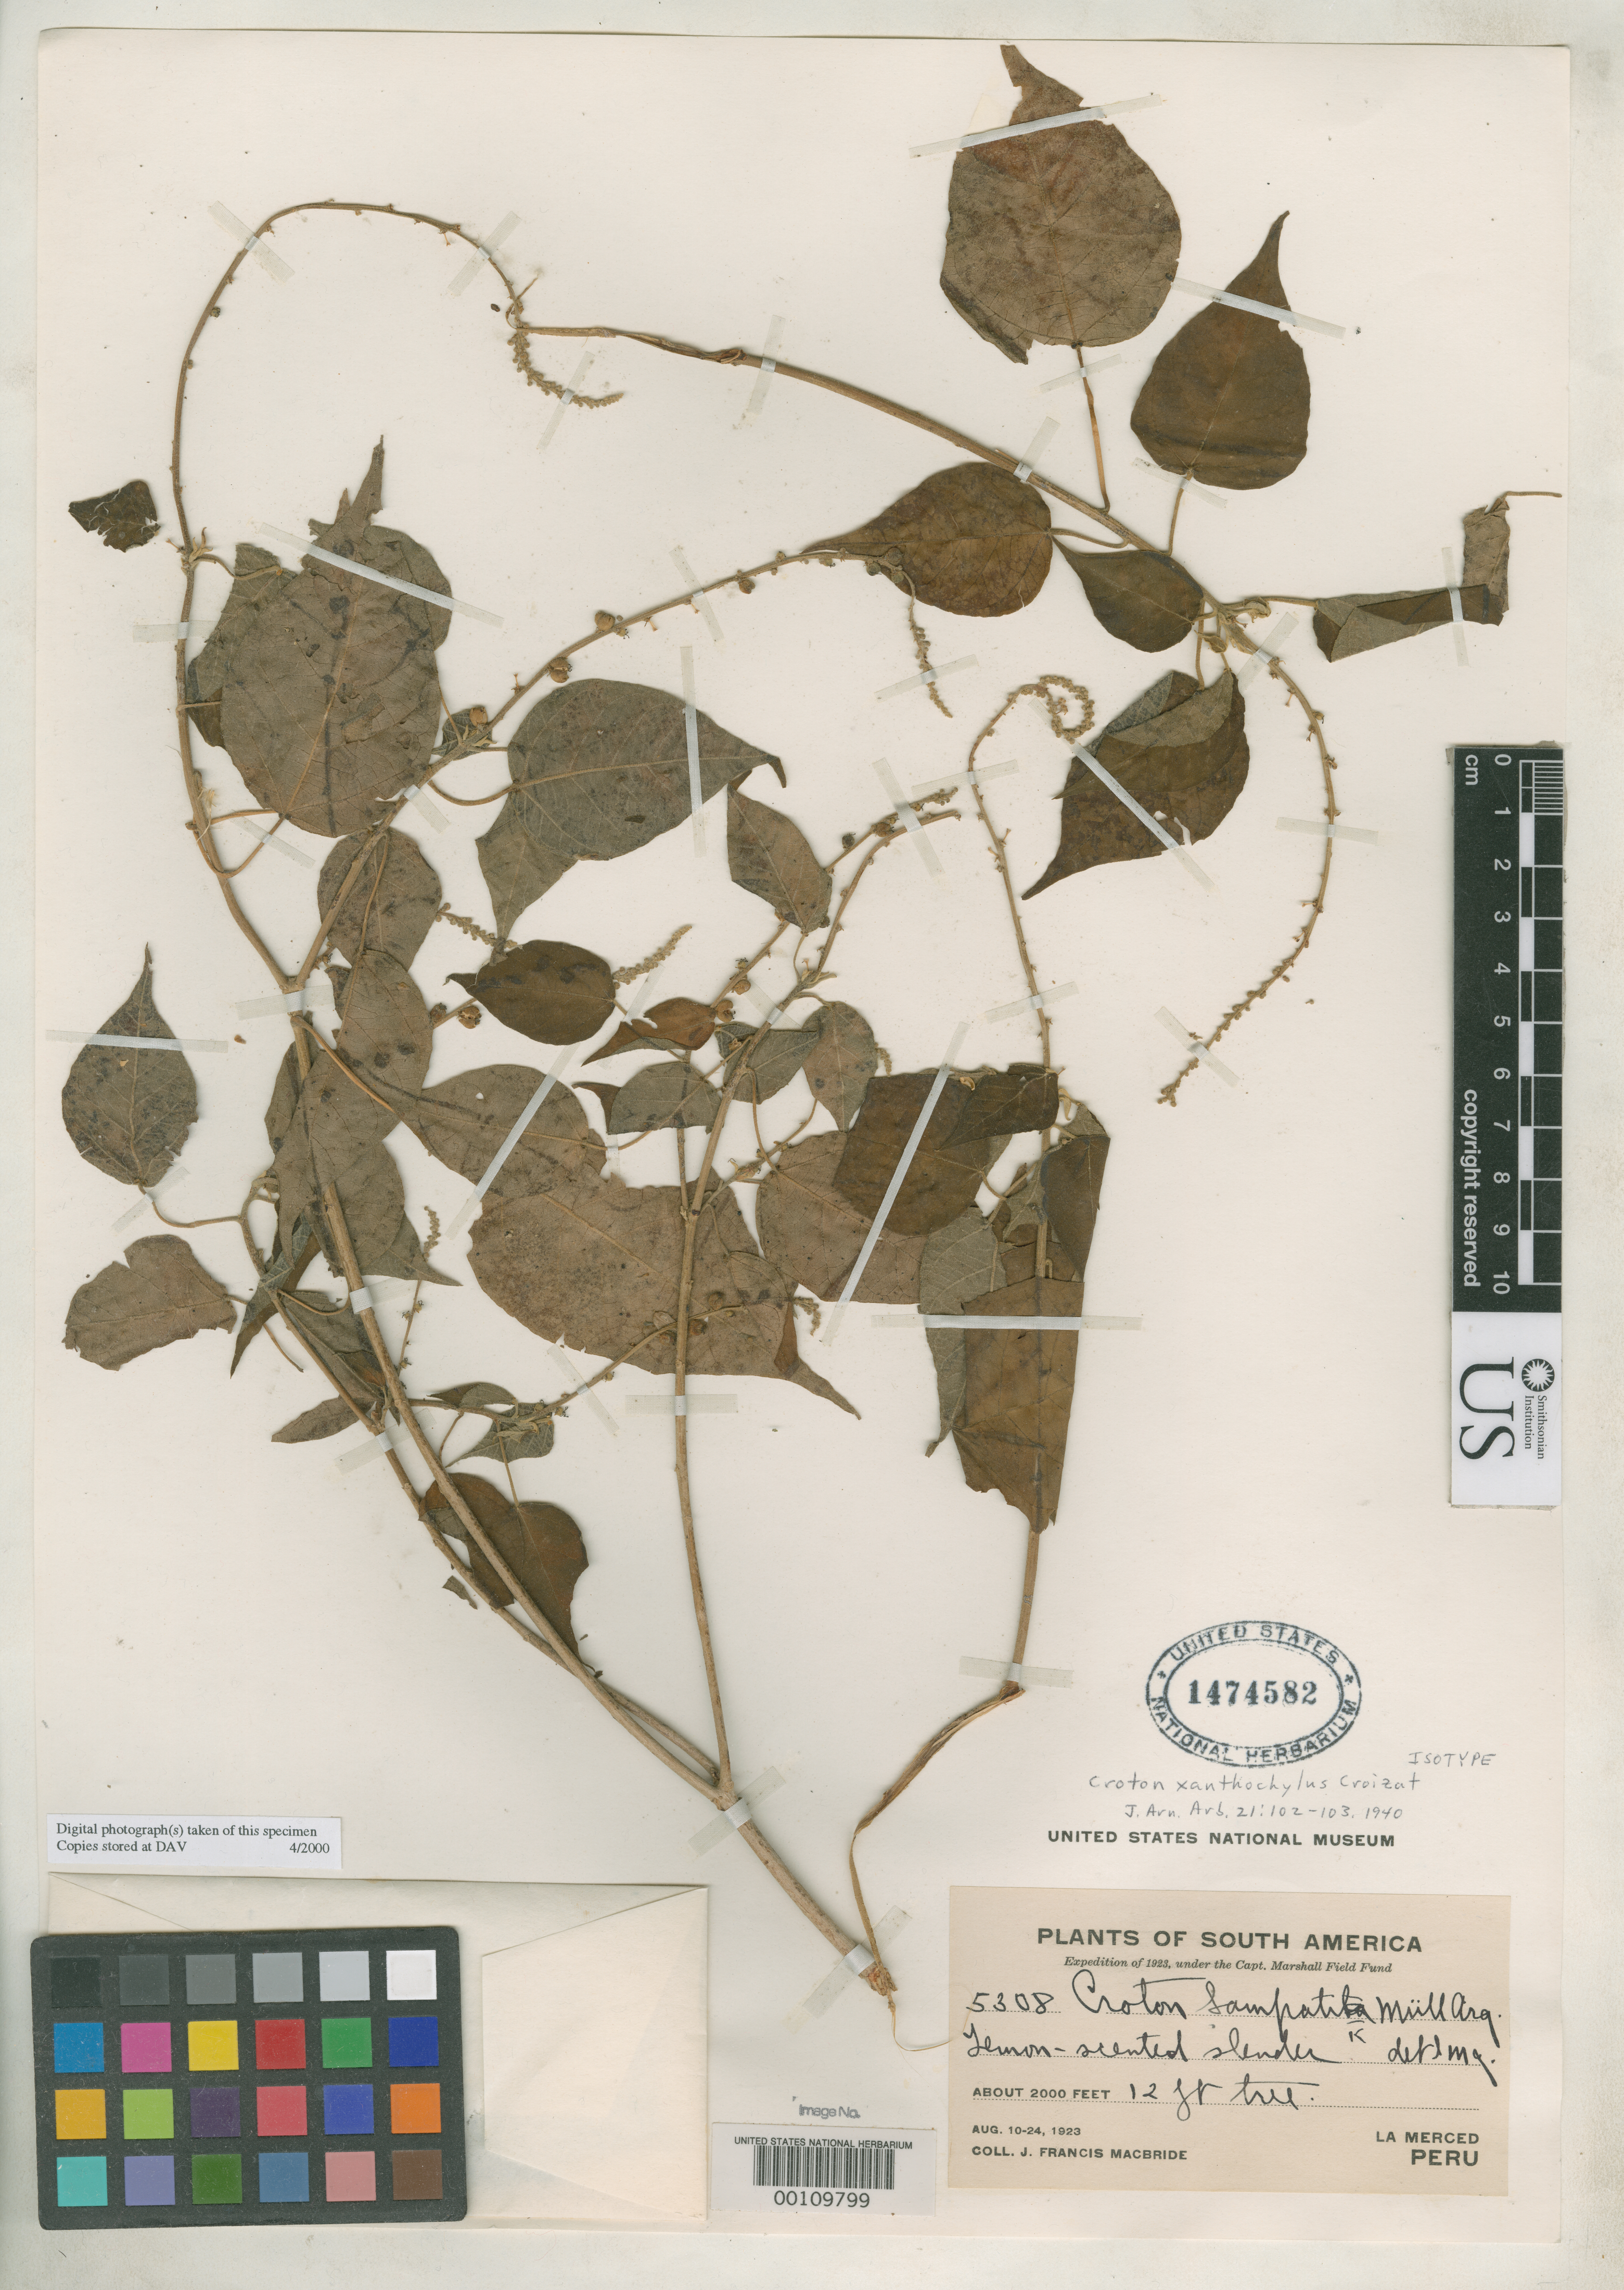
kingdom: Plantae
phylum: Tracheophyta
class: Magnoliopsida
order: Malpighiales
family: Euphorbiaceae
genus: Croton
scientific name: Croton xanthochylus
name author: Croizat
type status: Isotype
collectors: J. F. Macbride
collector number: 5308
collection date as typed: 10 Aug 1923 to 24 Aug 1923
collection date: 1923-08-10/1923-08-24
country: Peru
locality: La Merced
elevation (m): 610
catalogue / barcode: US 1474582